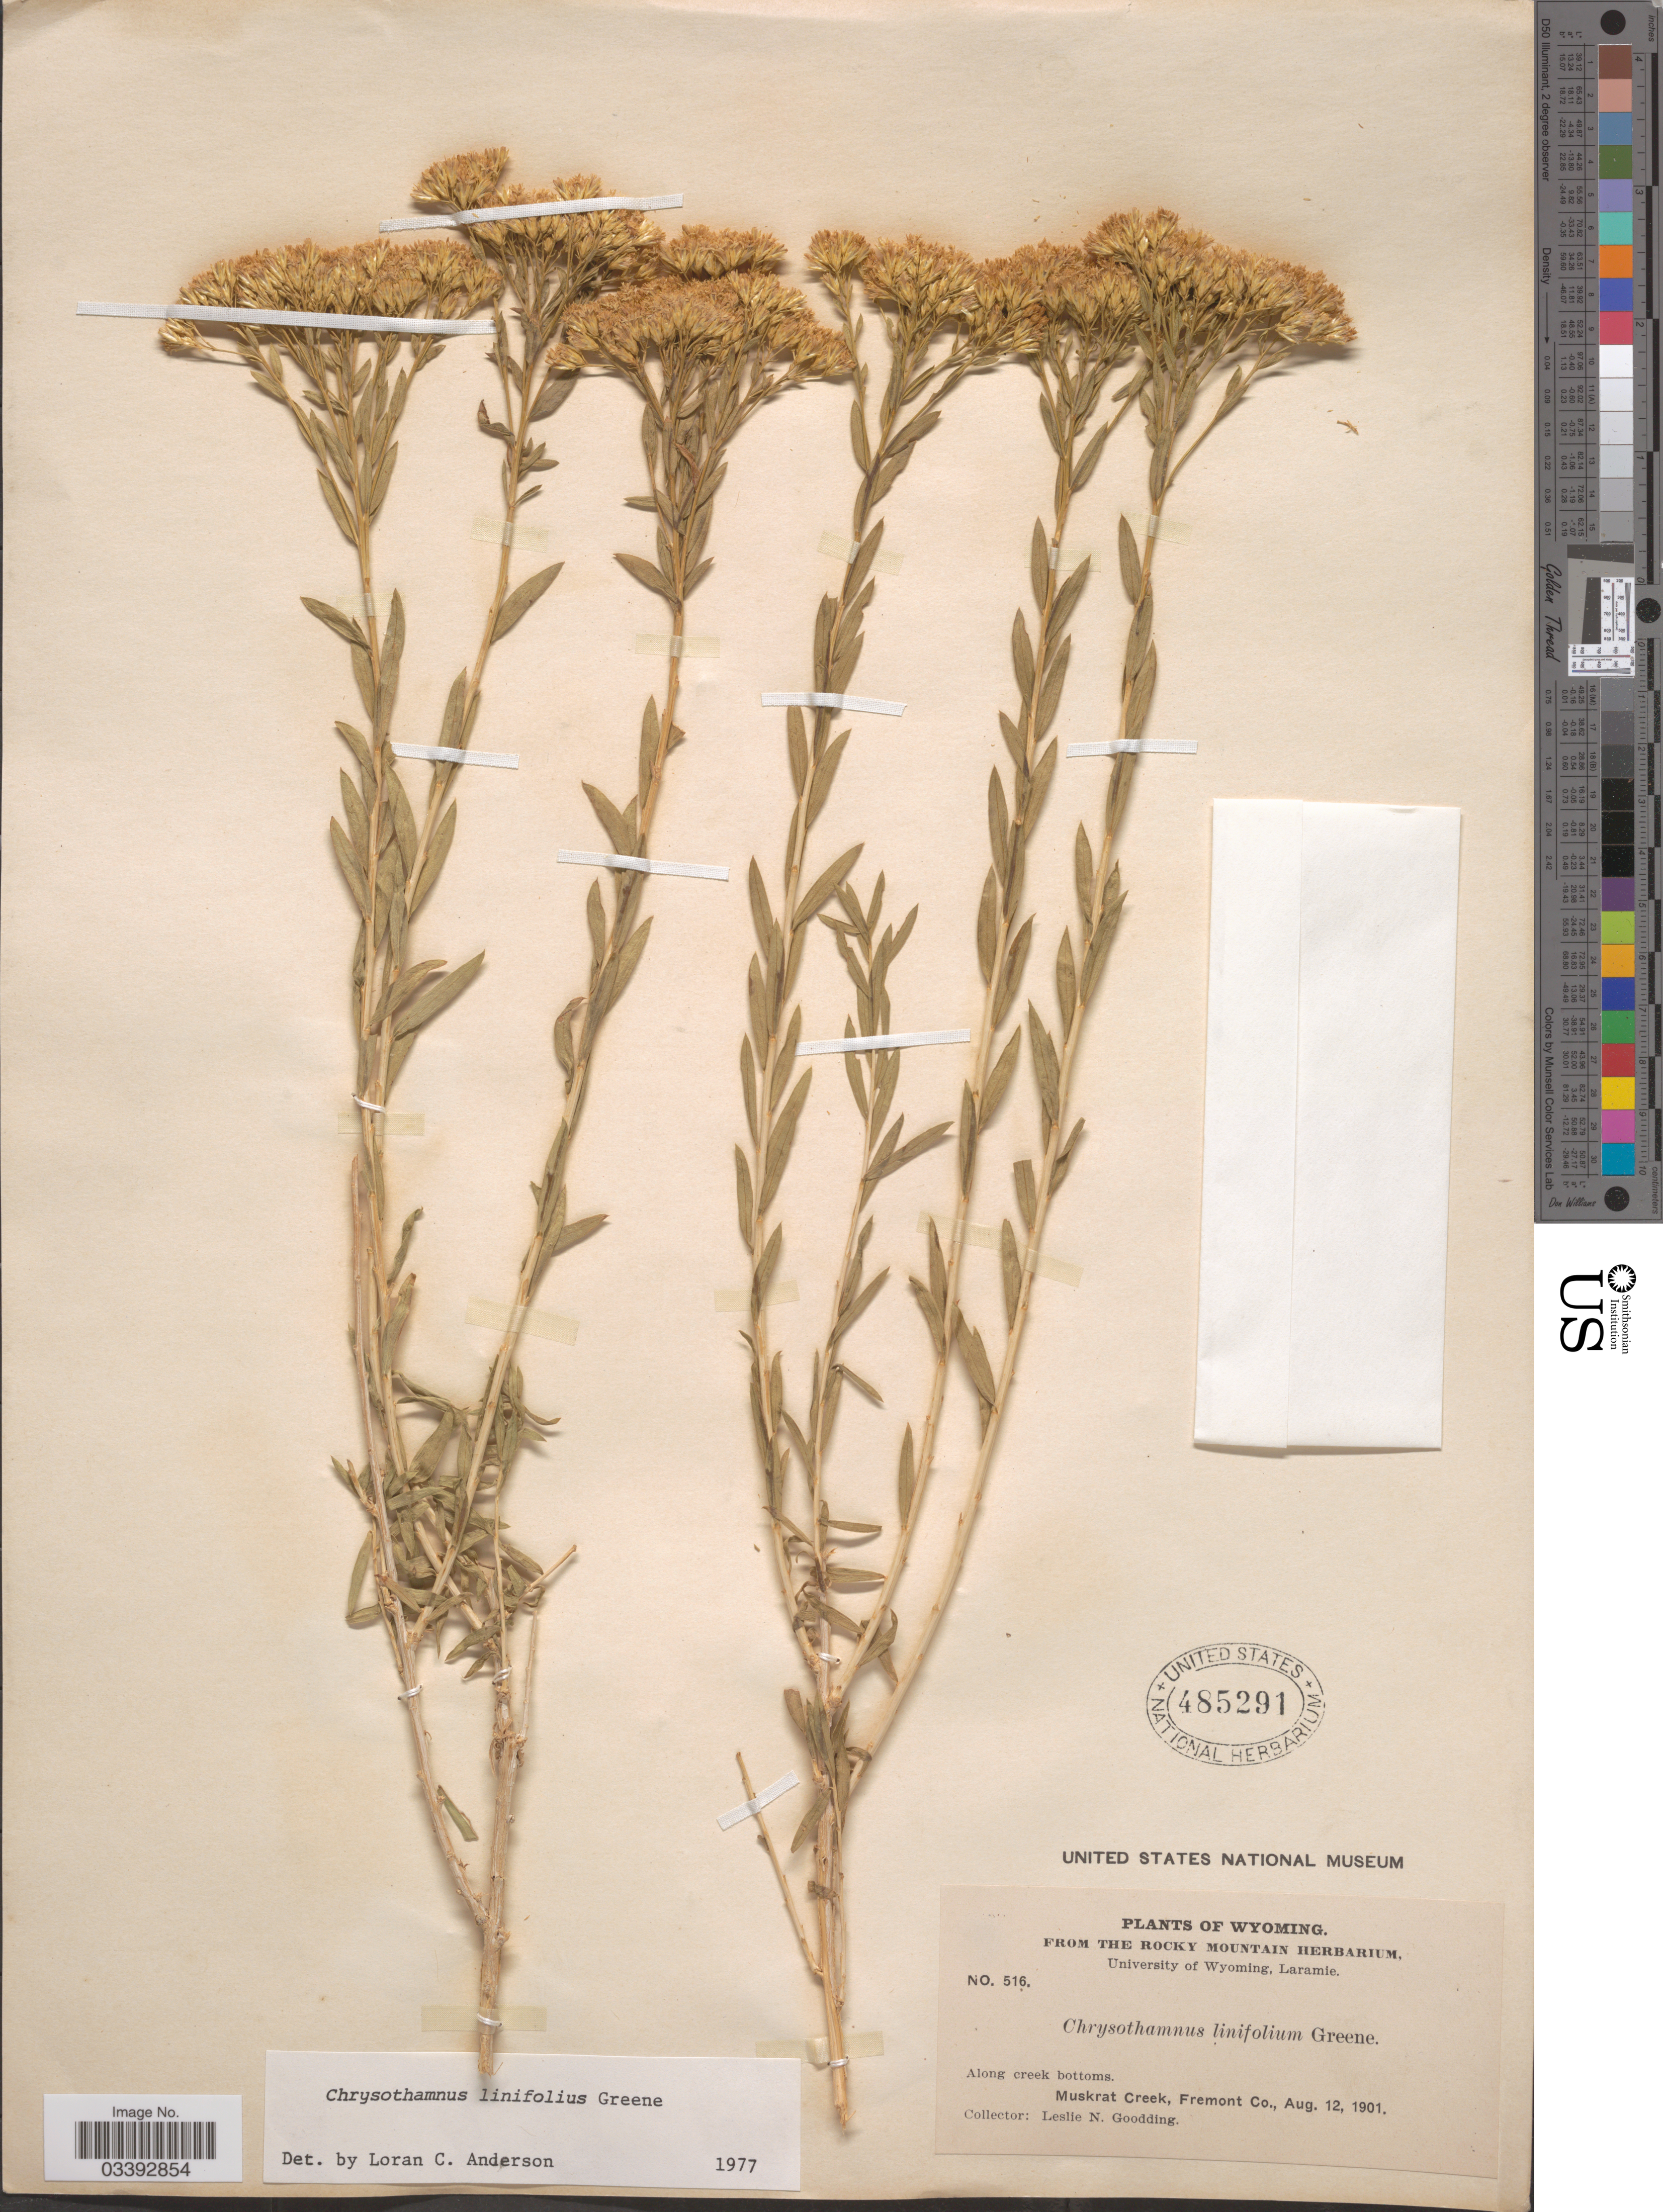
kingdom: Plantae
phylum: Tracheophyta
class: Magnoliopsida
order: Asterales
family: Asteraceae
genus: Chrysothamnus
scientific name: Chrysothamnus linifolius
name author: Greene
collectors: L. N. Goodding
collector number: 516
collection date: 1901-08-12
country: United States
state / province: Wyoming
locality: Along creek bottoms. Muskrat Creek, Fremont Co.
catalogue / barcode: US 485291